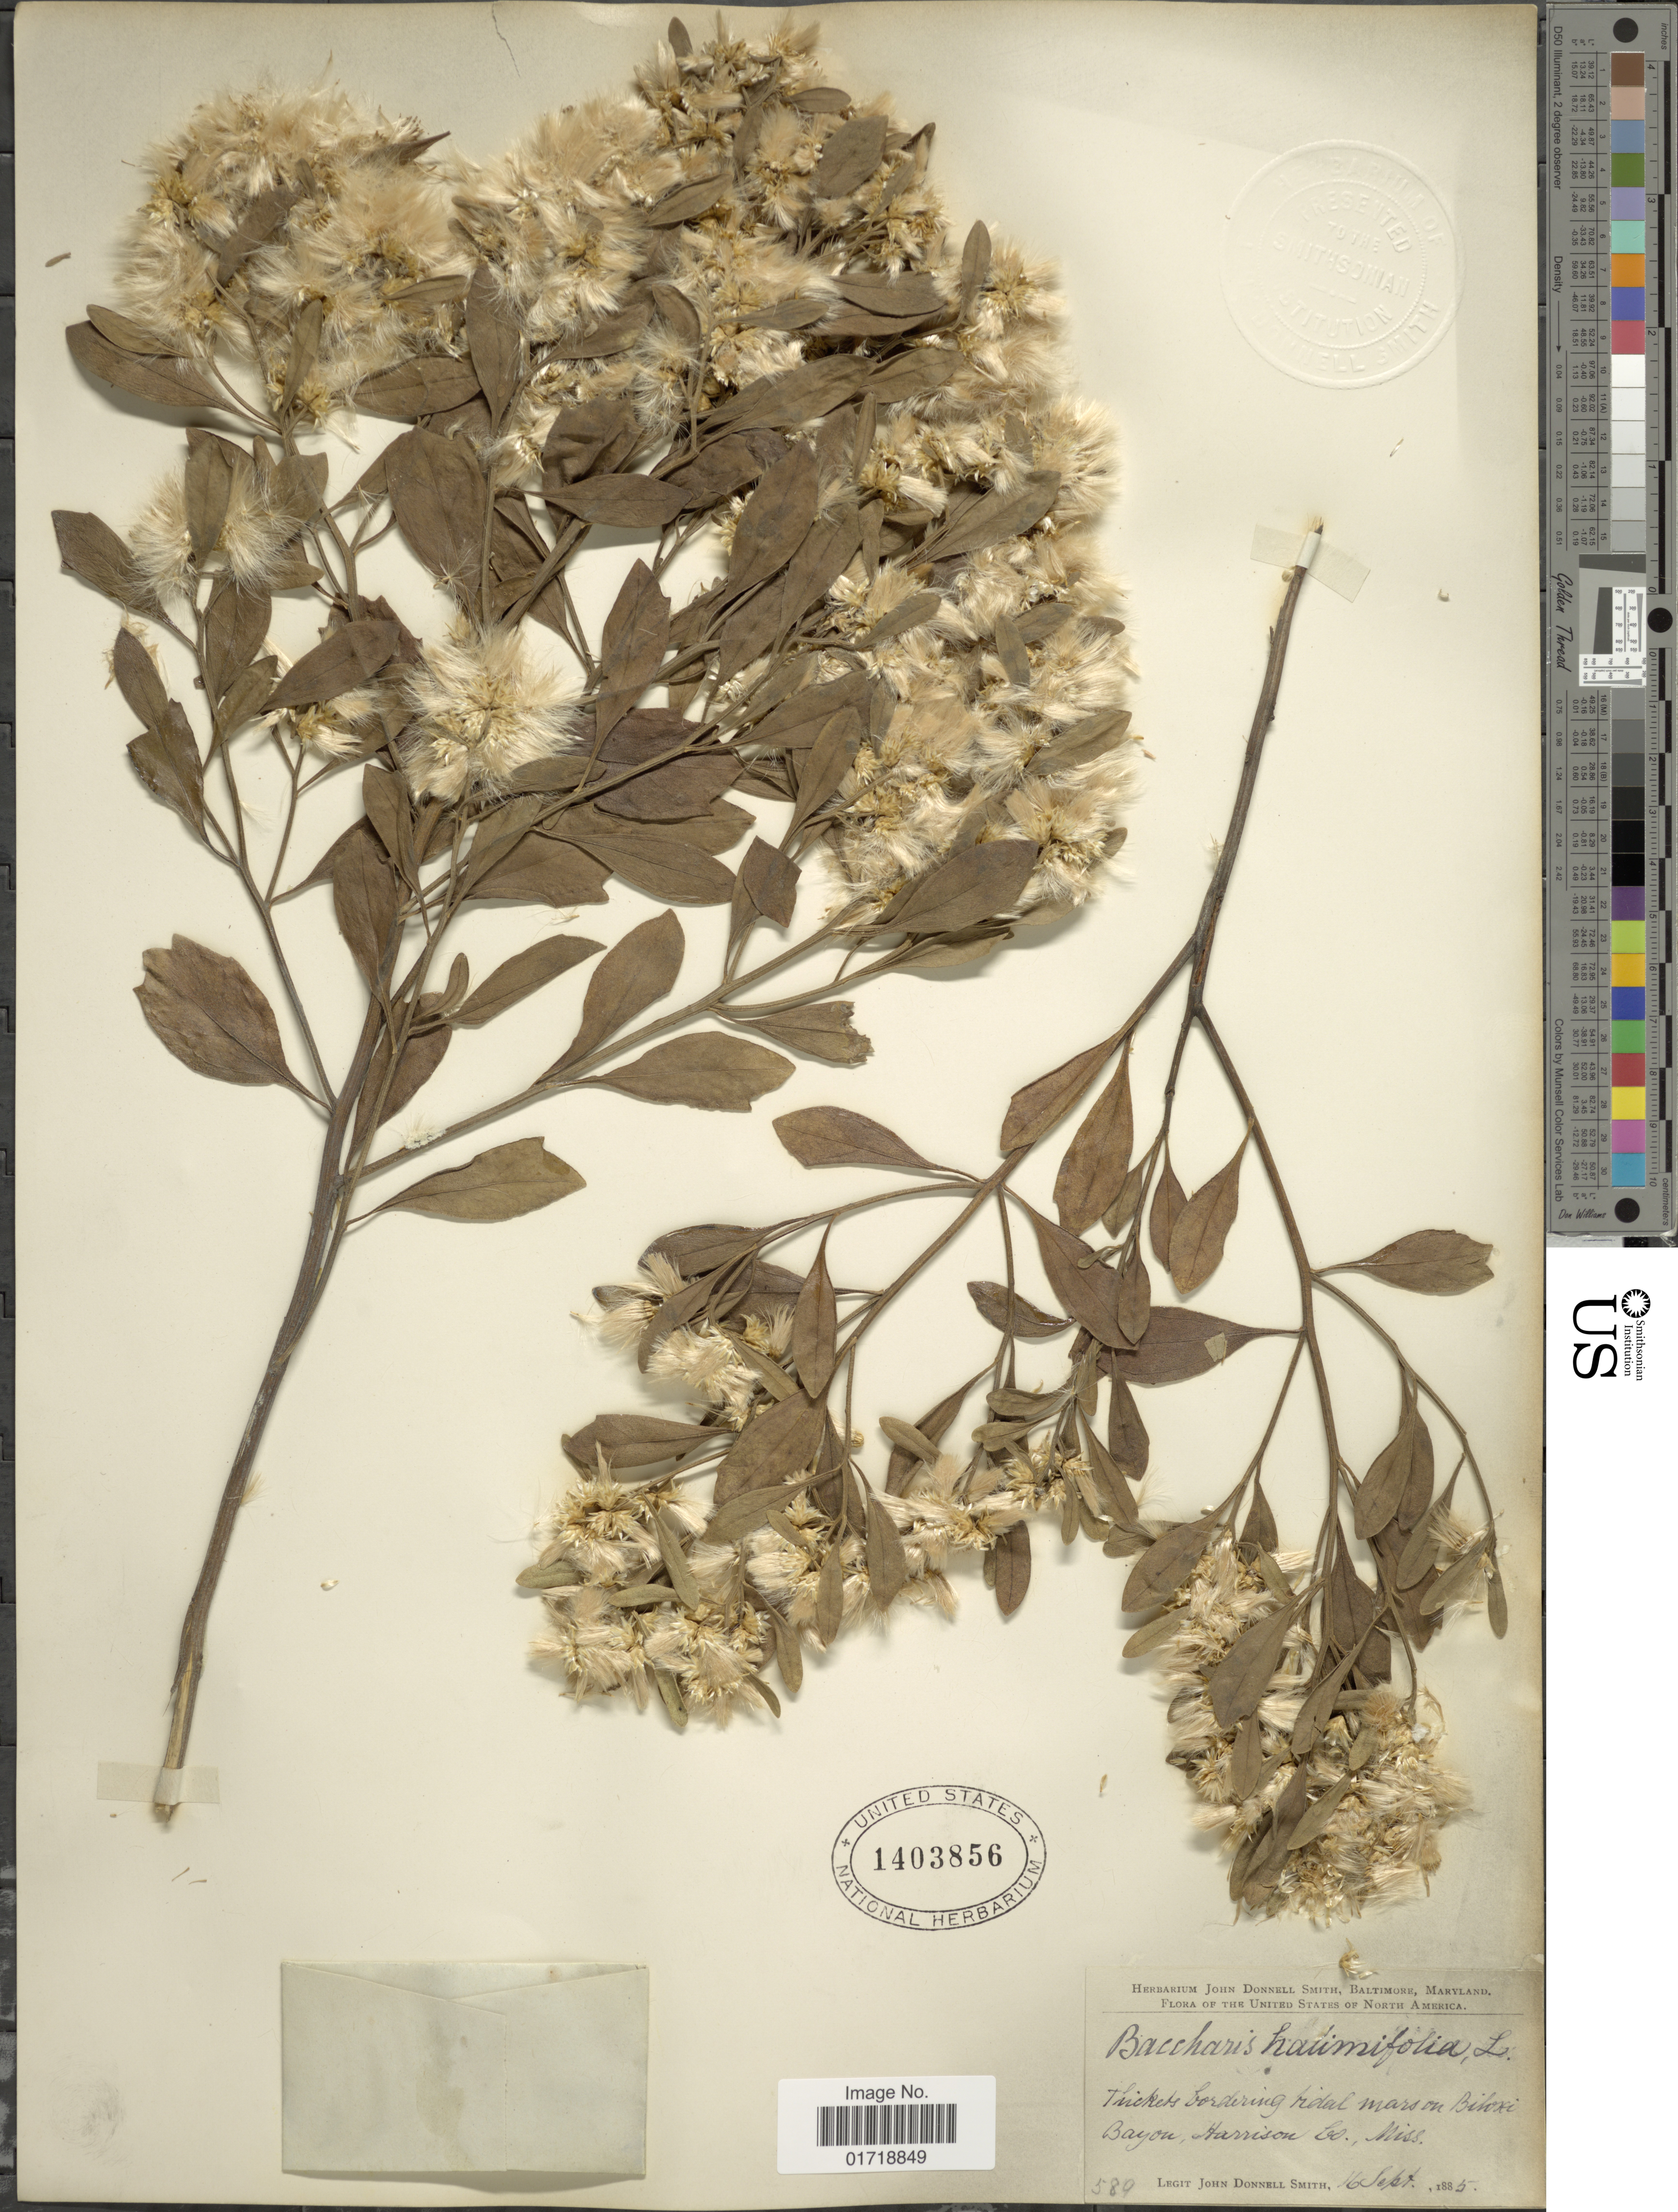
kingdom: Plantae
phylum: Tracheophyta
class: Magnoliopsida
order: Asterales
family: Asteraceae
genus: Baccharis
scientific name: Baccharis halimifolia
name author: L.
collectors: J. Donnell Smith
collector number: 589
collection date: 1885-09-16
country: United States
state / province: Mississippi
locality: Bayon, Harrison Co.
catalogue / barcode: US 1403856